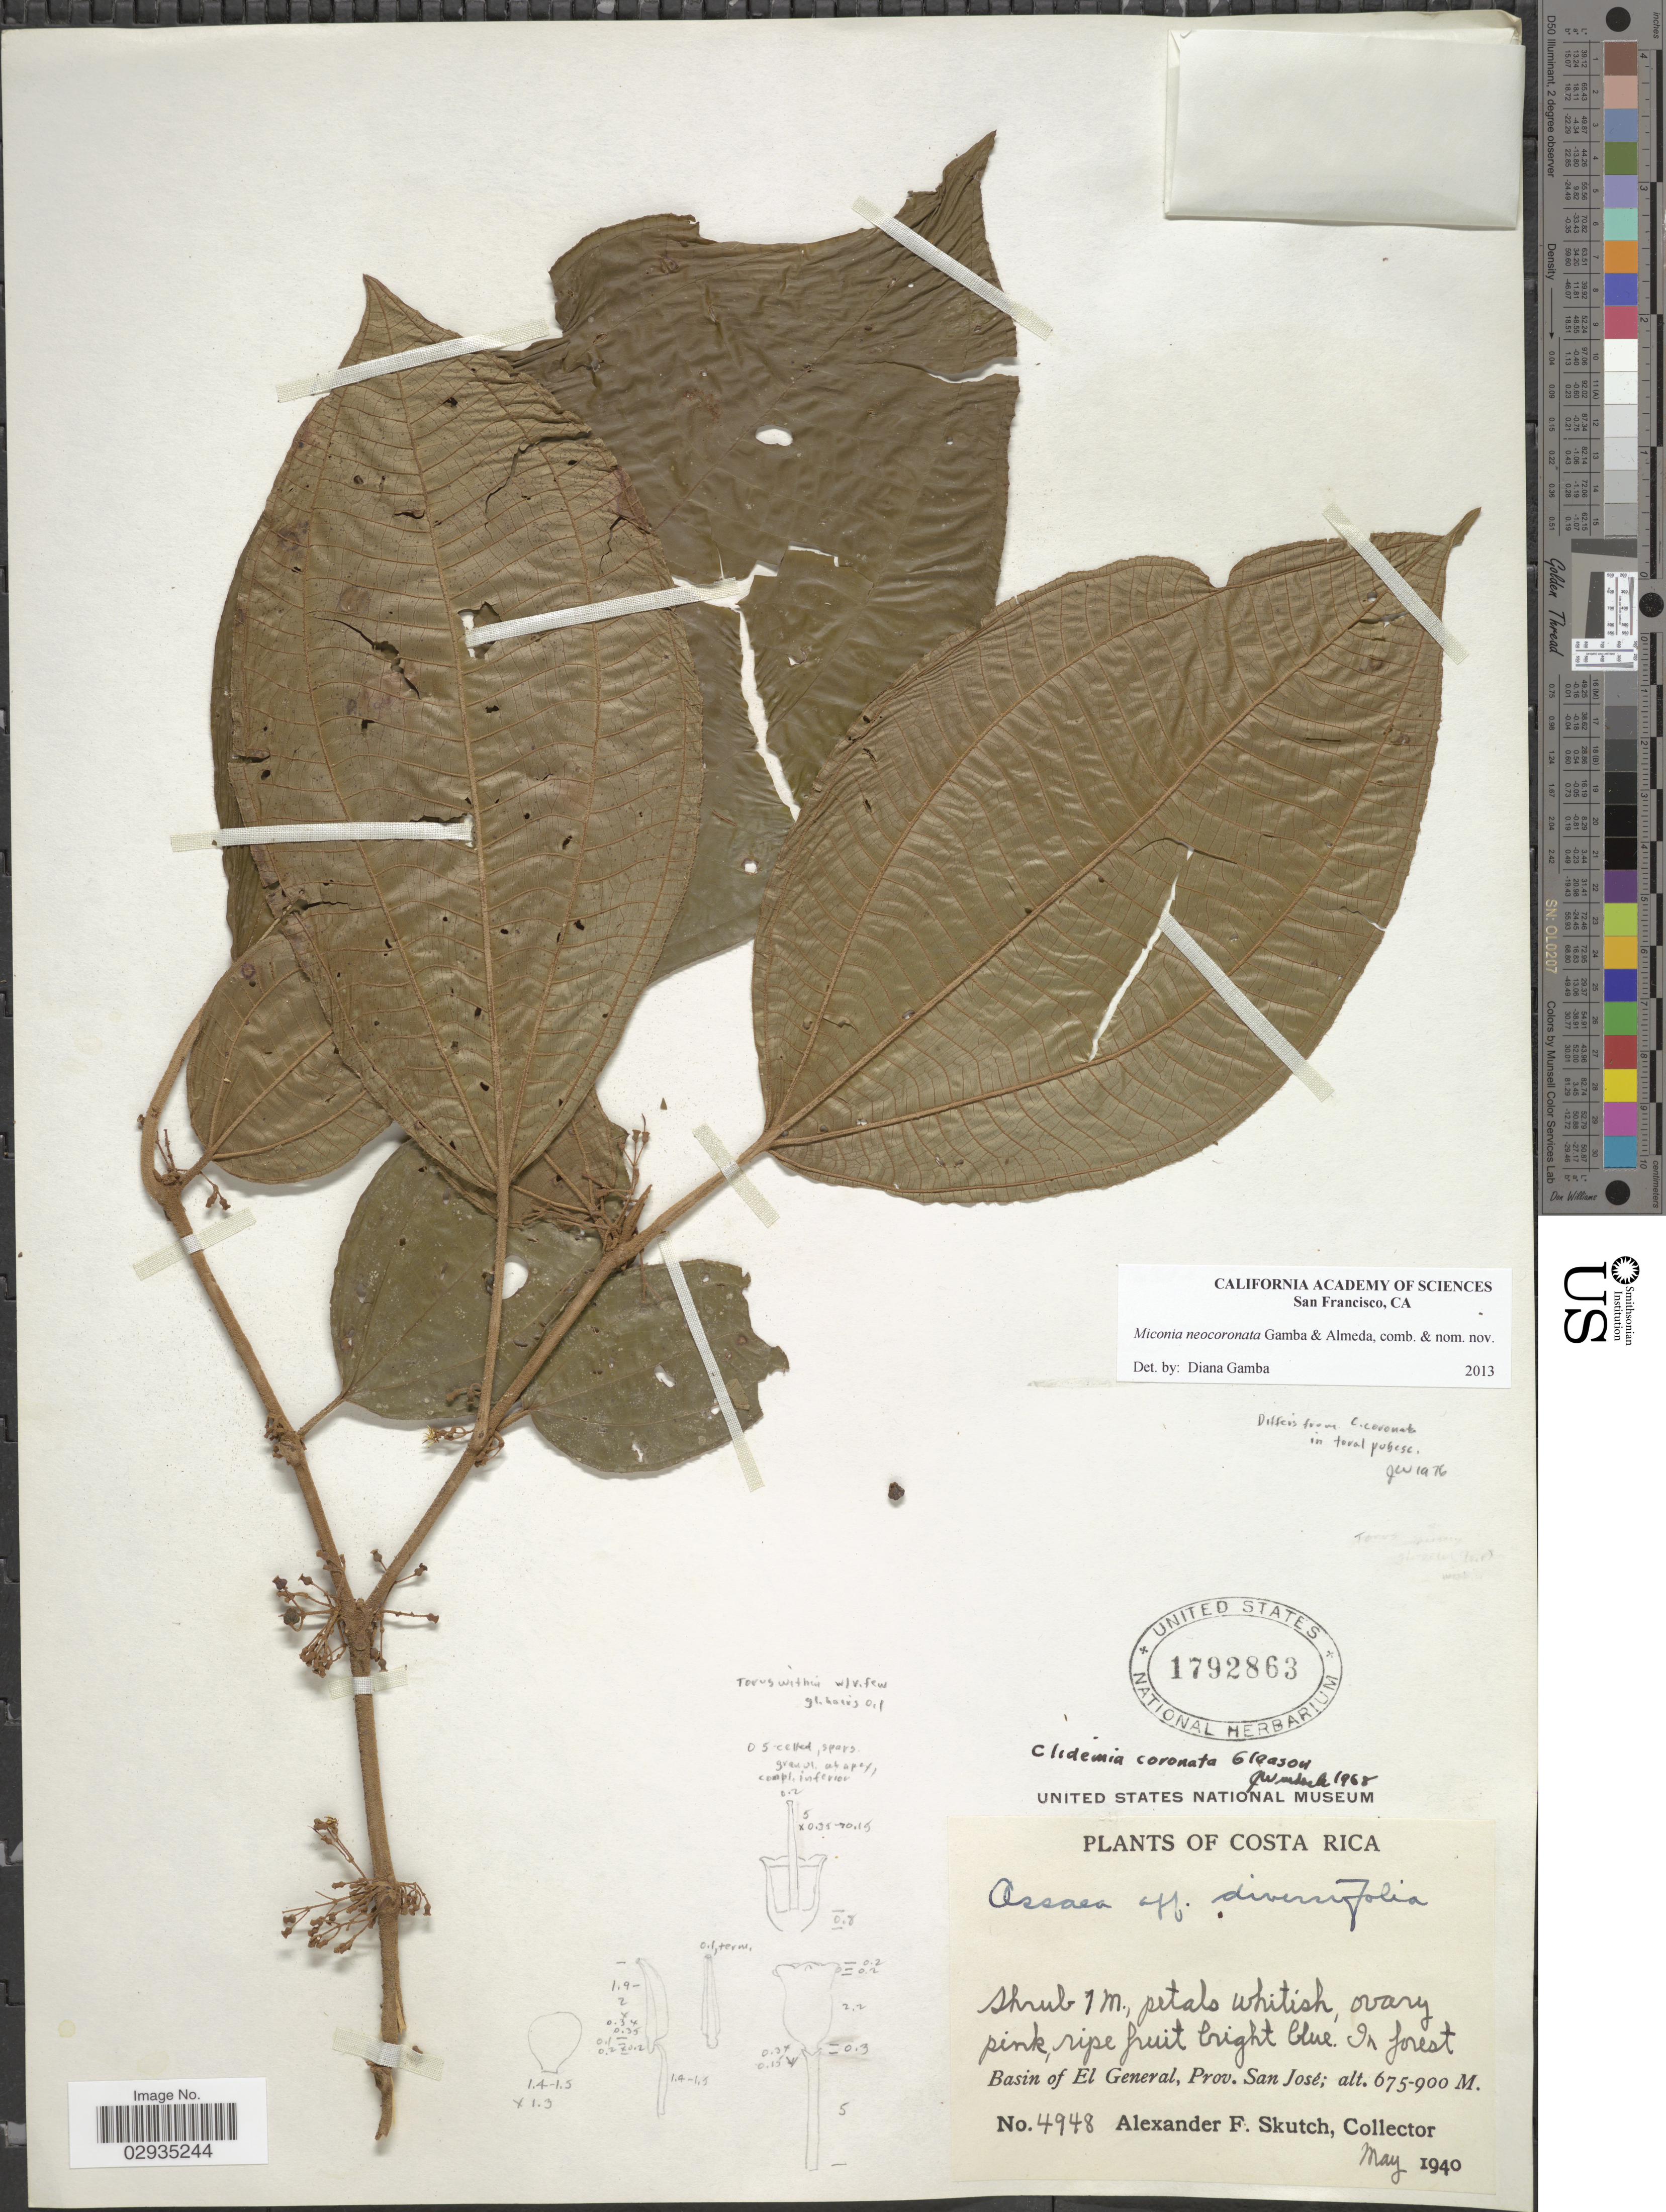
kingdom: Plantae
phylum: Tracheophyta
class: Magnoliopsida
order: Myrtales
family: Melastomataceae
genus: Miconia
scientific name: Miconia neocoronata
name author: Gamba & Almeda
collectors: A. F. Skutch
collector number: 4948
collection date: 1940-05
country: Costa Rica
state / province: San José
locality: Basin of El General.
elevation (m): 675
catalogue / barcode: US 1792863